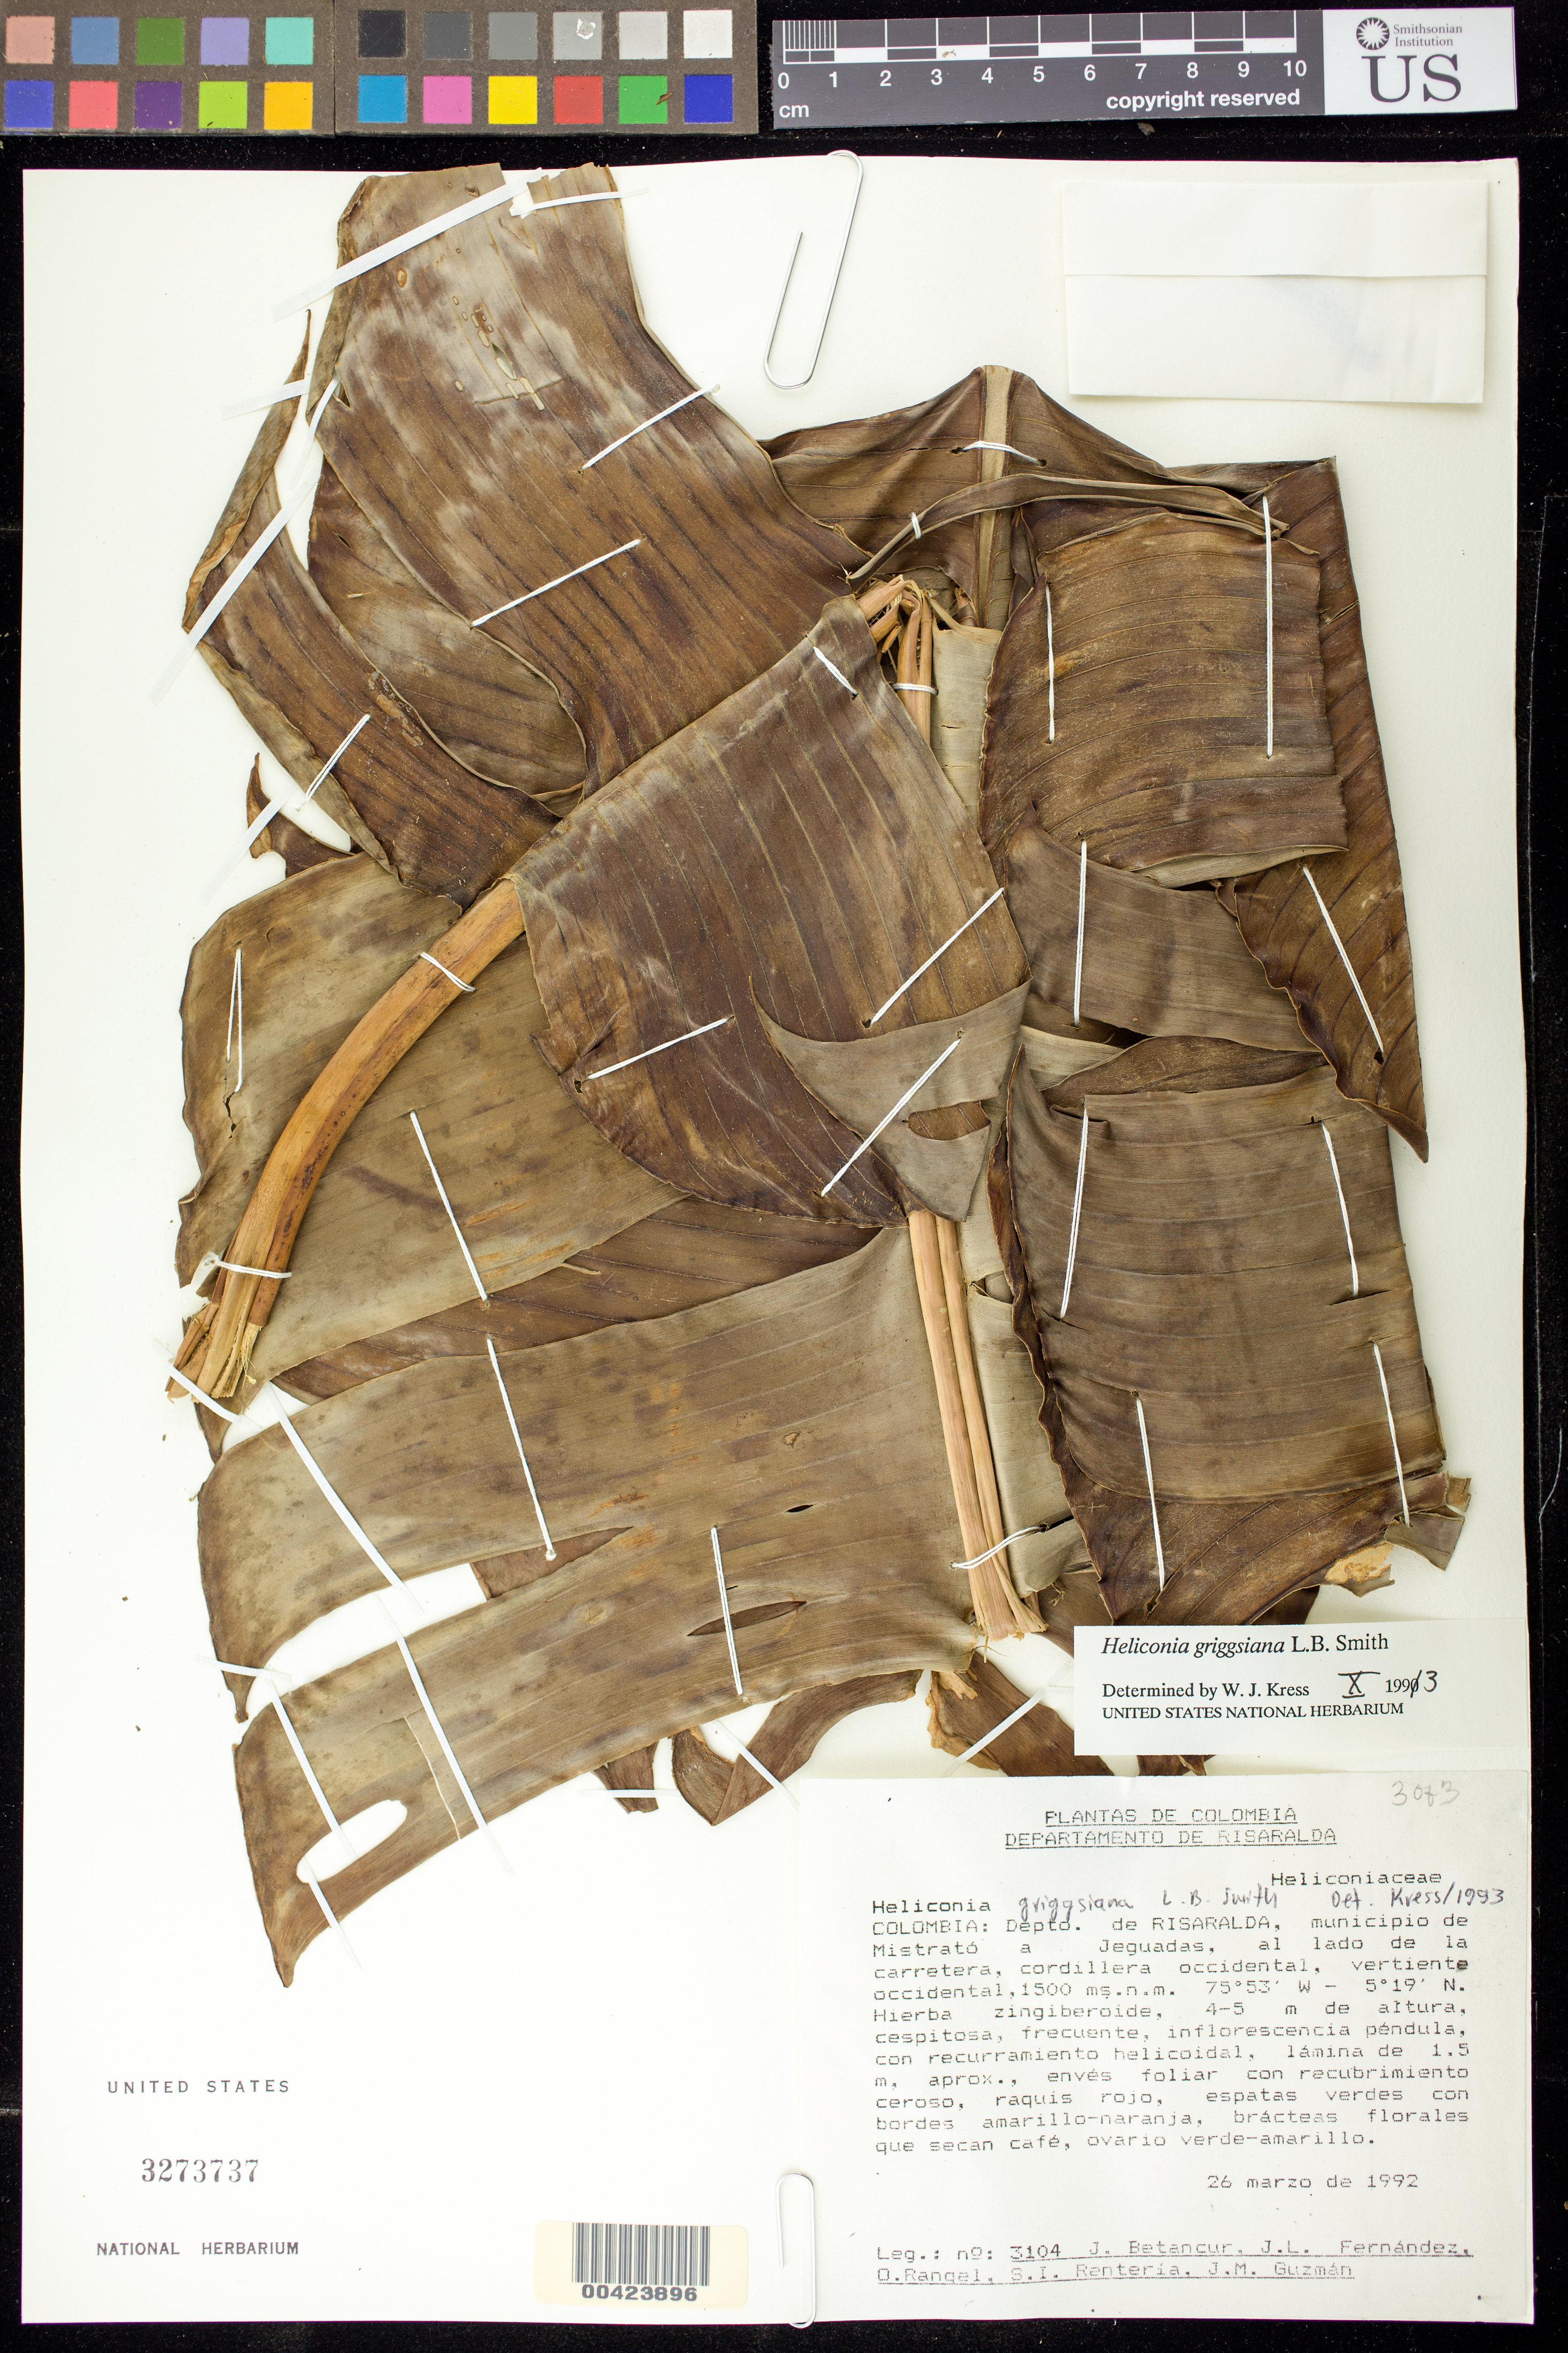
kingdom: Plantae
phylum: Tracheophyta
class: Liliopsida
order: Zingiberales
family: Heliconiaceae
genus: Heliconia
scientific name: Heliconia griggsiana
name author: L.B. Sm.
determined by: Kress, W. J., (US), Smithsonian Institution - National Museum of Natural History (UNITED STATES)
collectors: J. C. Betancur, J. Fernandez, J. O. Rangel Ch., S. Renteria & J. Guzman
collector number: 3104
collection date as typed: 26 Mar 1992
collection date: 1992-03-26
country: Colombia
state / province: Risaralda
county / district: Mistrató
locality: Geguadas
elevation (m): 1500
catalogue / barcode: US 3273737